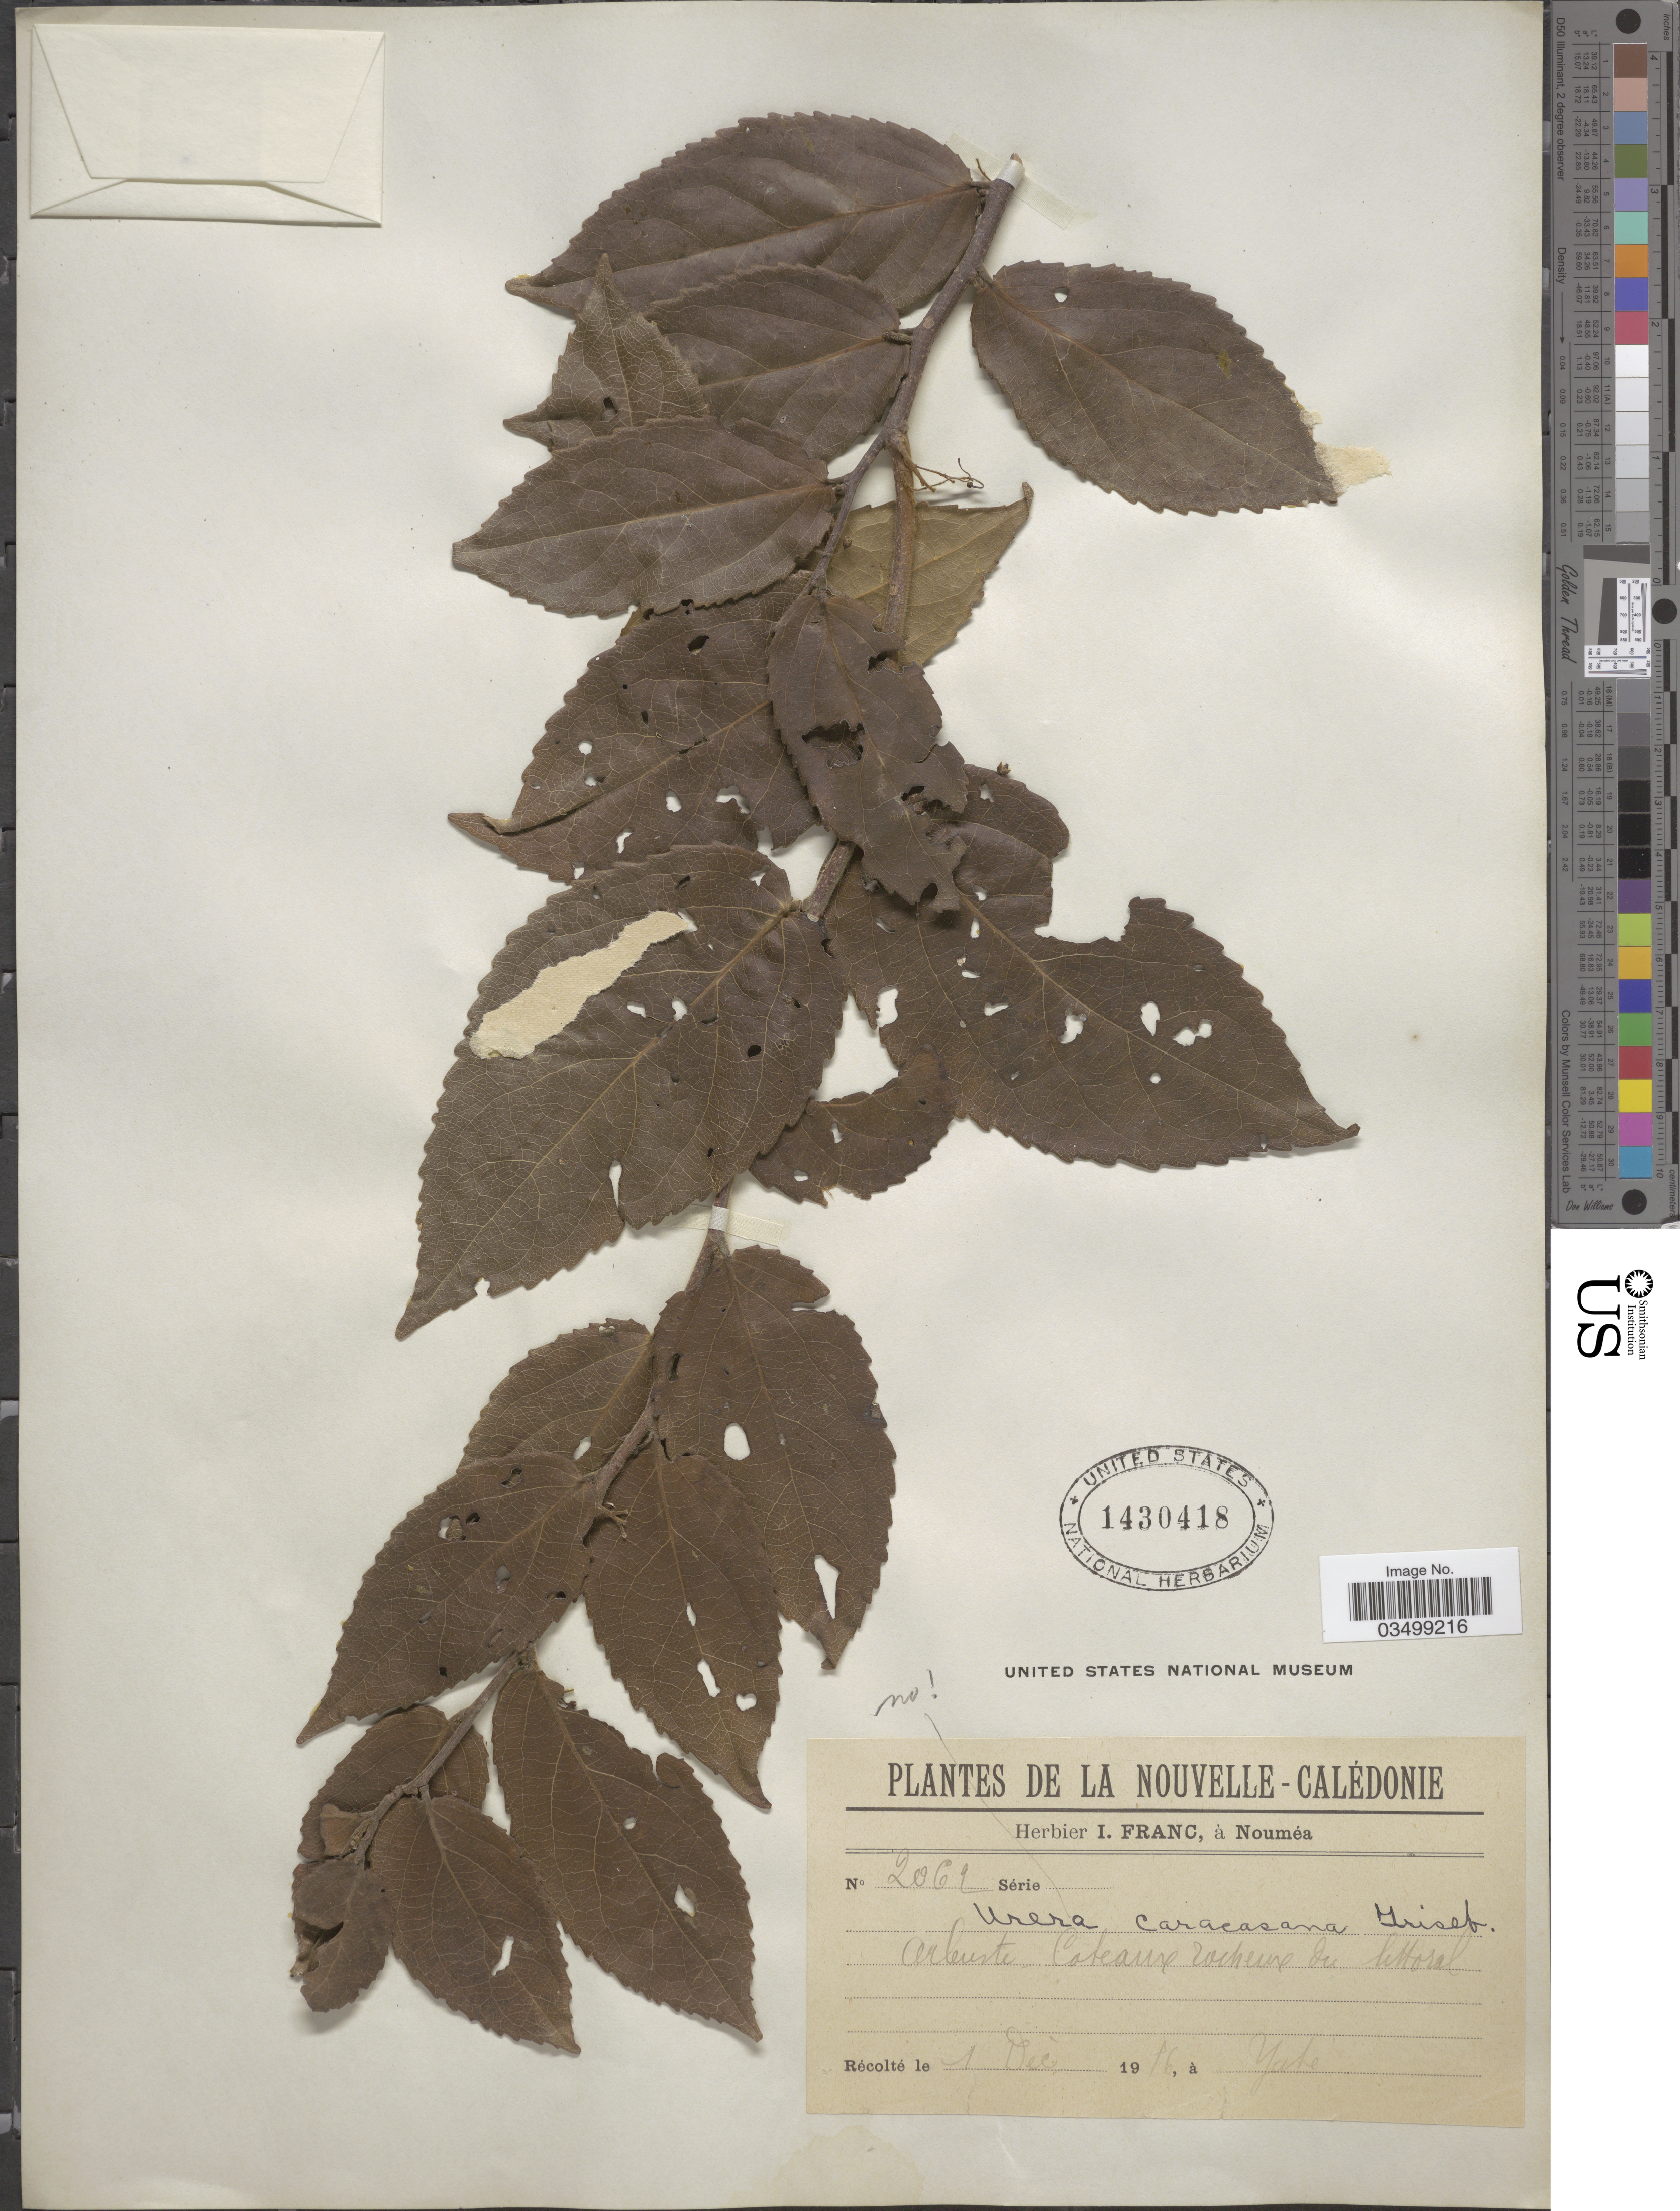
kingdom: Plantae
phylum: Tracheophyta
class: Magnoliopsida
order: Rosales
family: Urticaceae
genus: Urera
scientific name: Urera caracasana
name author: (Jacq.) Gaudich. ex Griseb.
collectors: ex herb. I. Franc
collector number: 2069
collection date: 1916-12-01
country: New Caledonia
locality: Yate.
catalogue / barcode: US 1430418